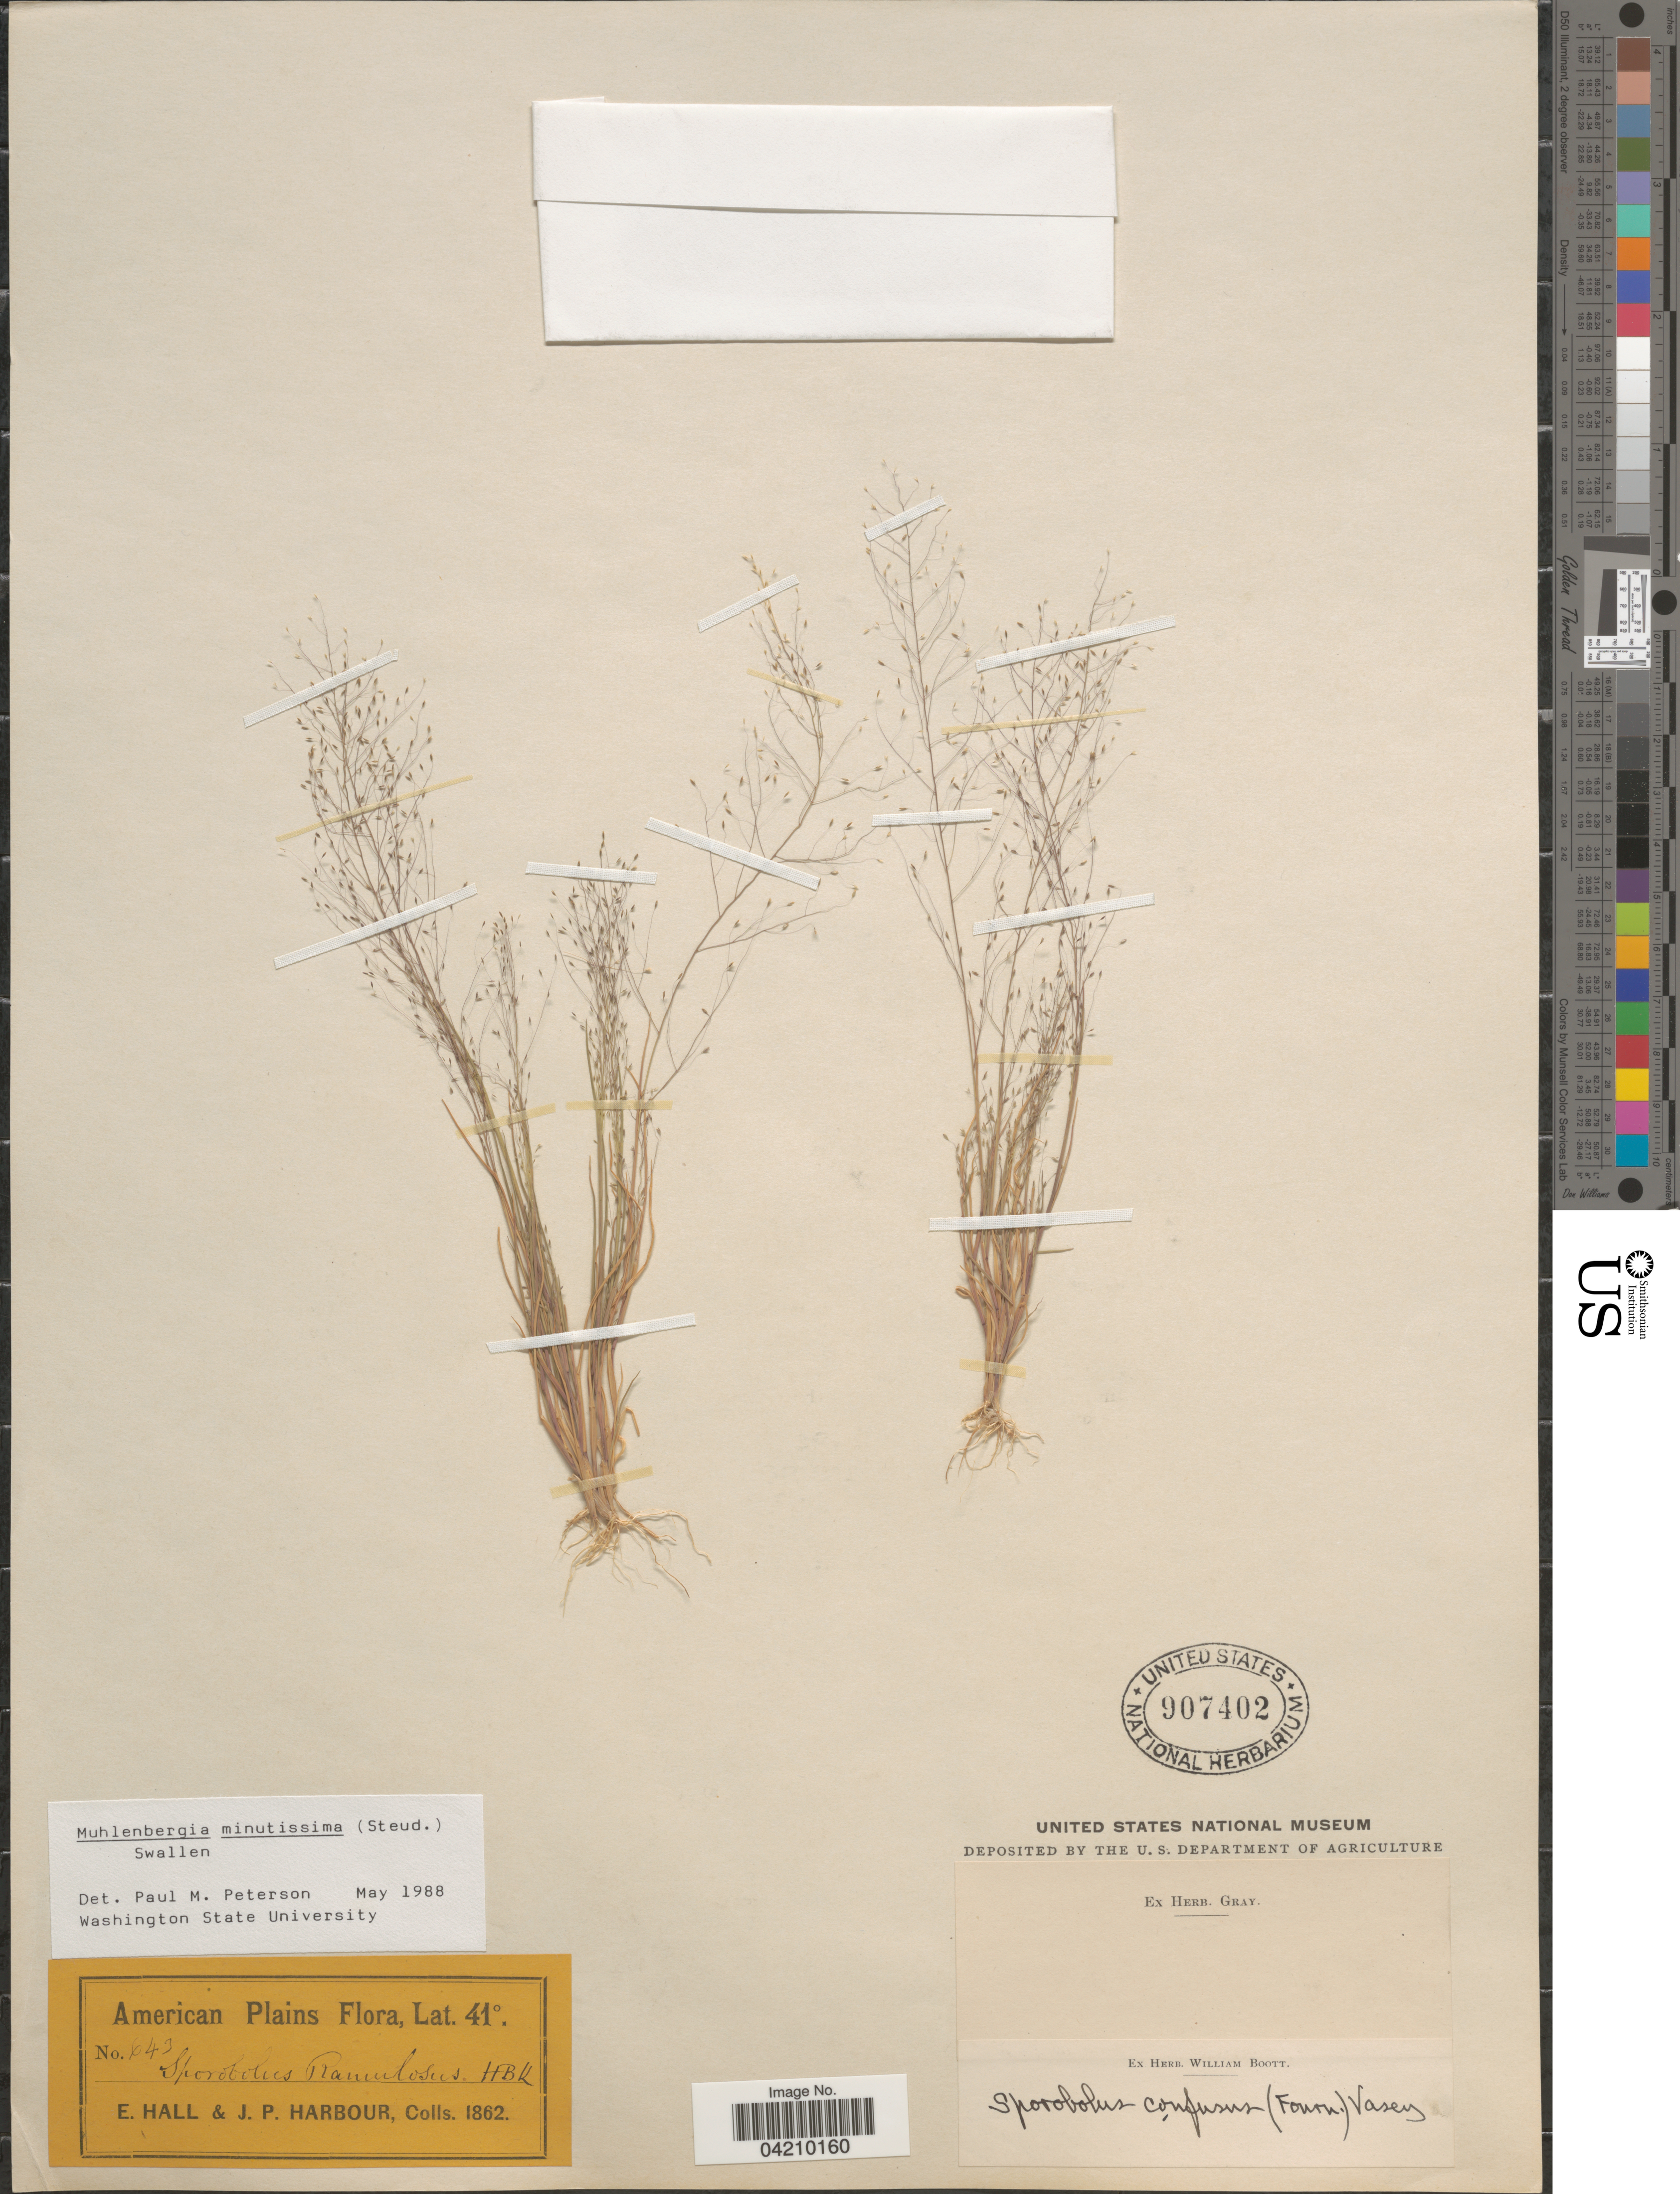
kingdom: Plantae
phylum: Tracheophyta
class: Liliopsida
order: Poales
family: Poaceae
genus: Muhlenbergia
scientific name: Muhlenbergia minutissima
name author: (Steud.) Swallen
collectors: E. Hall & J. Harbour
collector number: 643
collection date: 1862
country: United States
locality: American Plains.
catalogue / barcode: US 907402